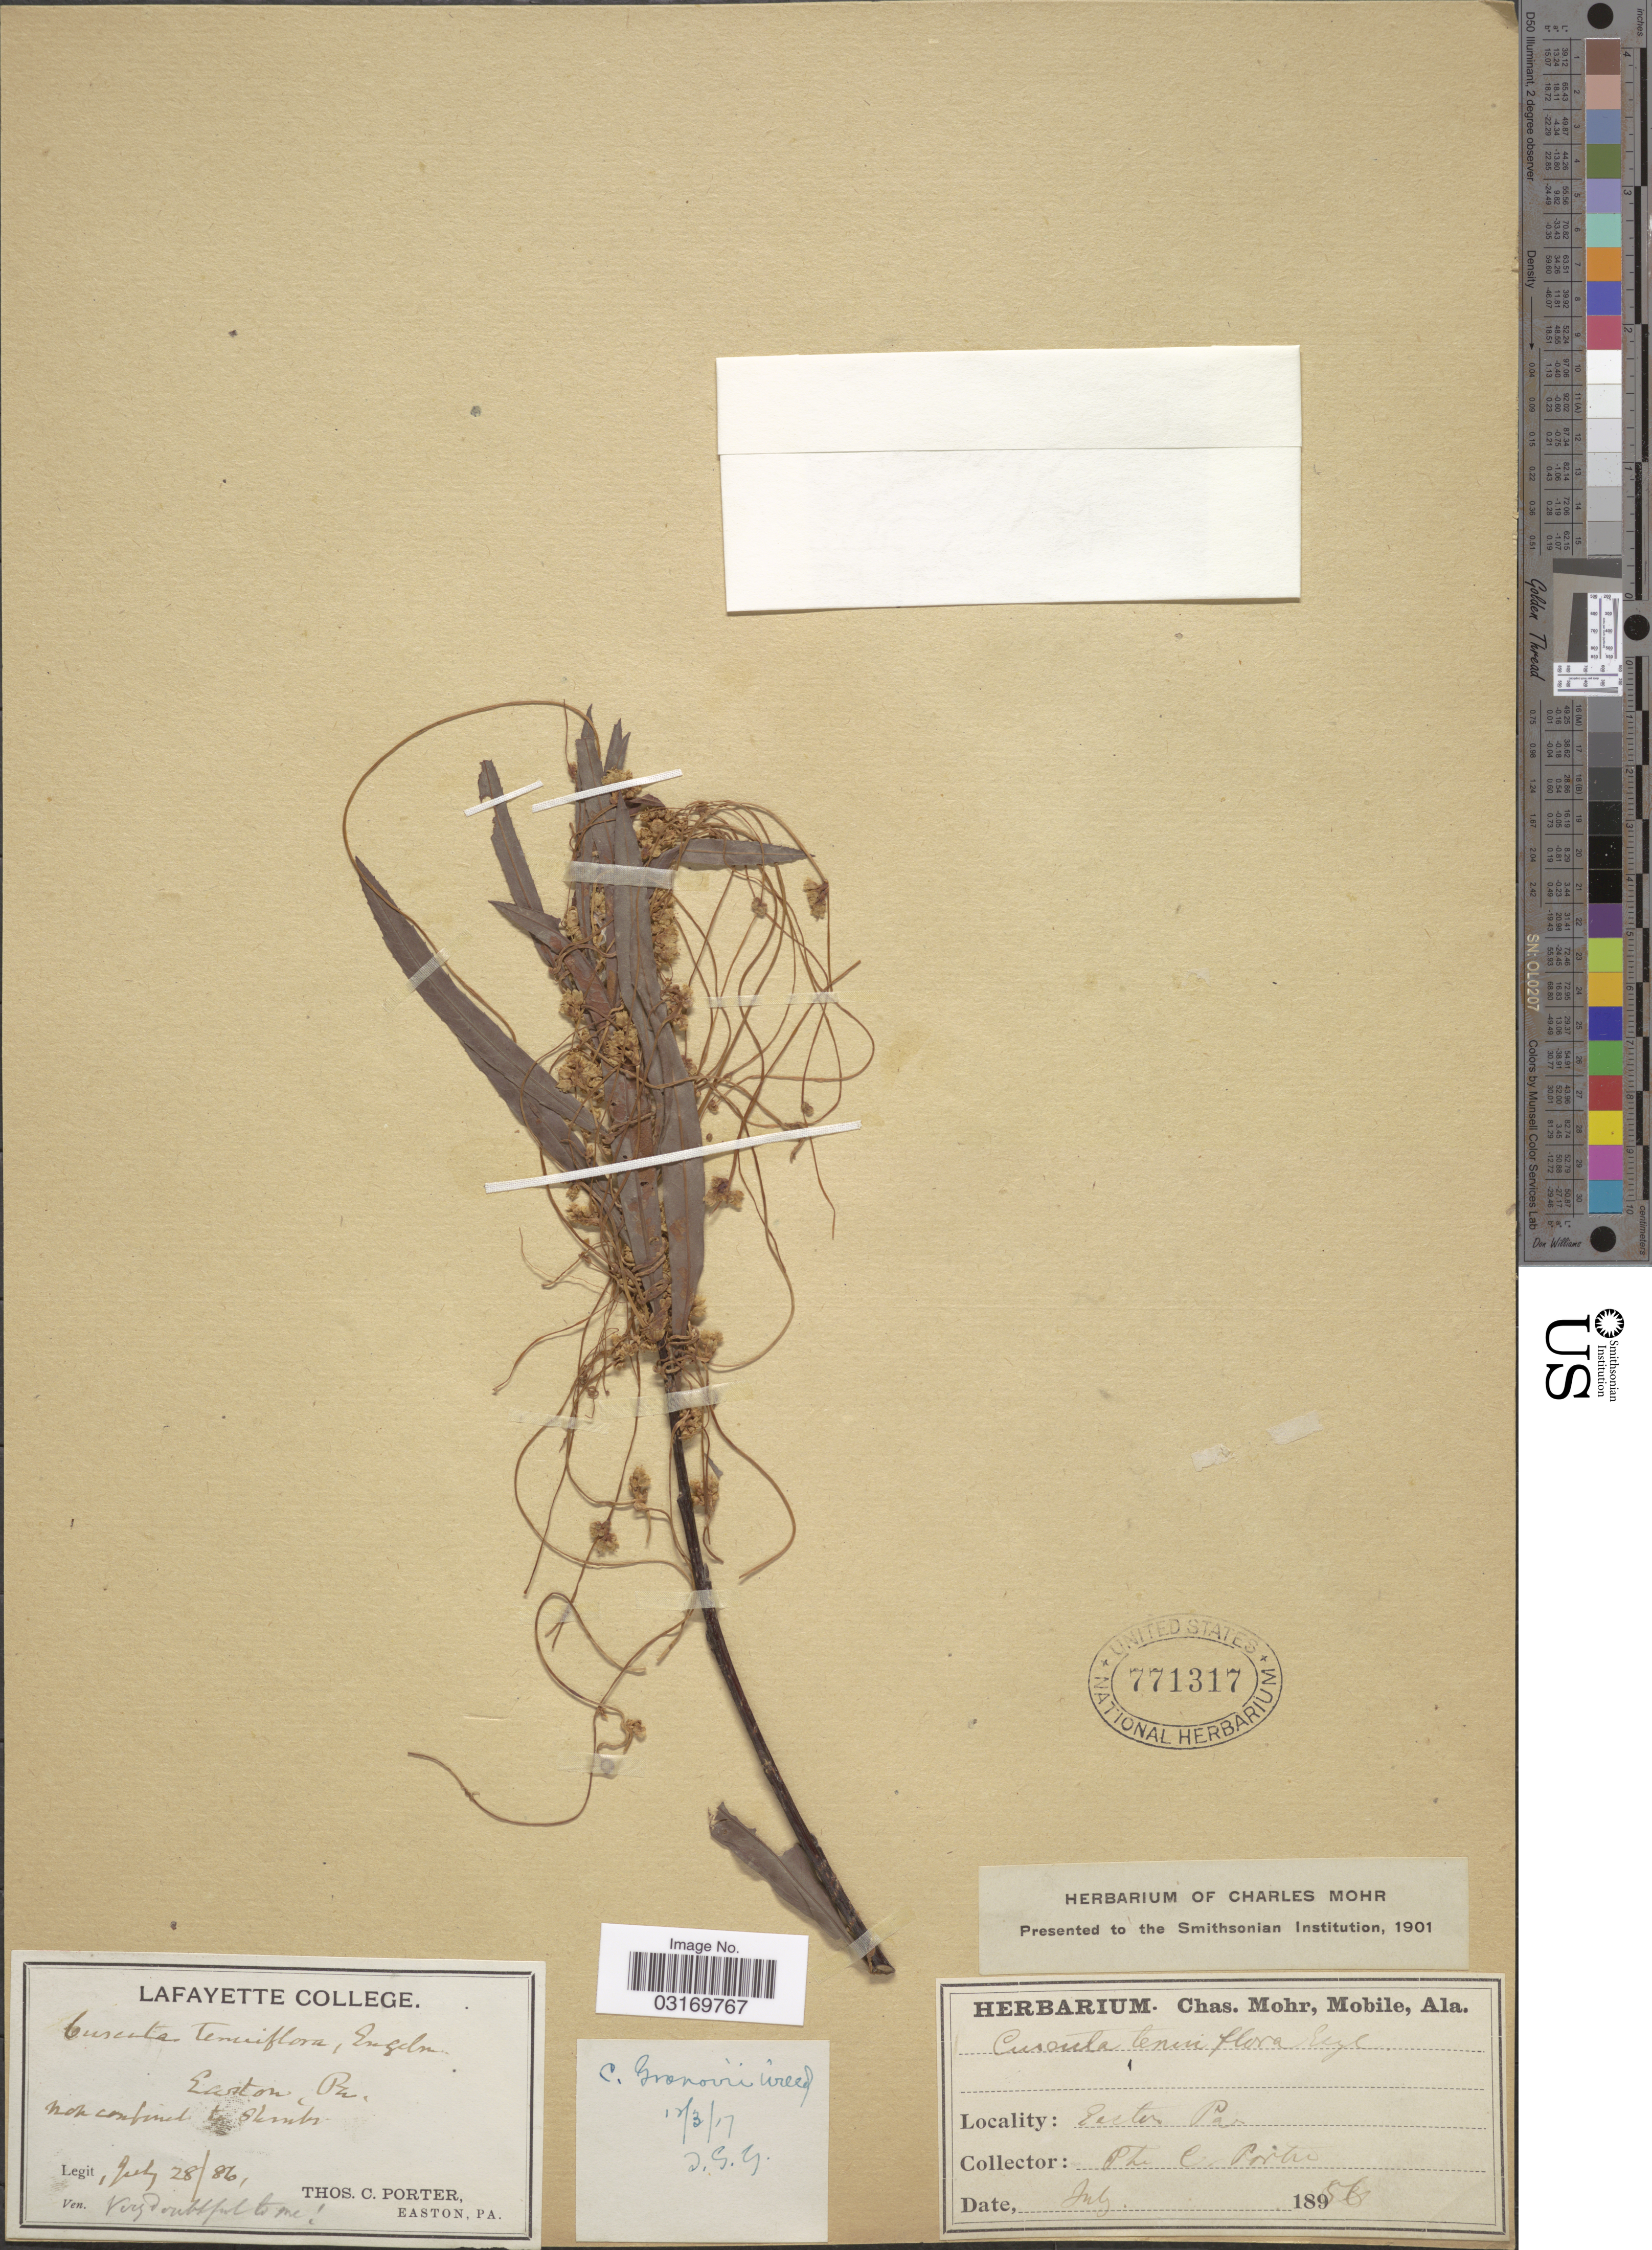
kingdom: Plantae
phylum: Tracheophyta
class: Magnoliopsida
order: Solanales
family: Convolvulaceae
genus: Cuscuta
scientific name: Cuscuta gronovii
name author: Willd. ex Schult.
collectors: T. Porter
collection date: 1886-07-28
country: United States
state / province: Pennsylvania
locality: Easton.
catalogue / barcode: US 771317